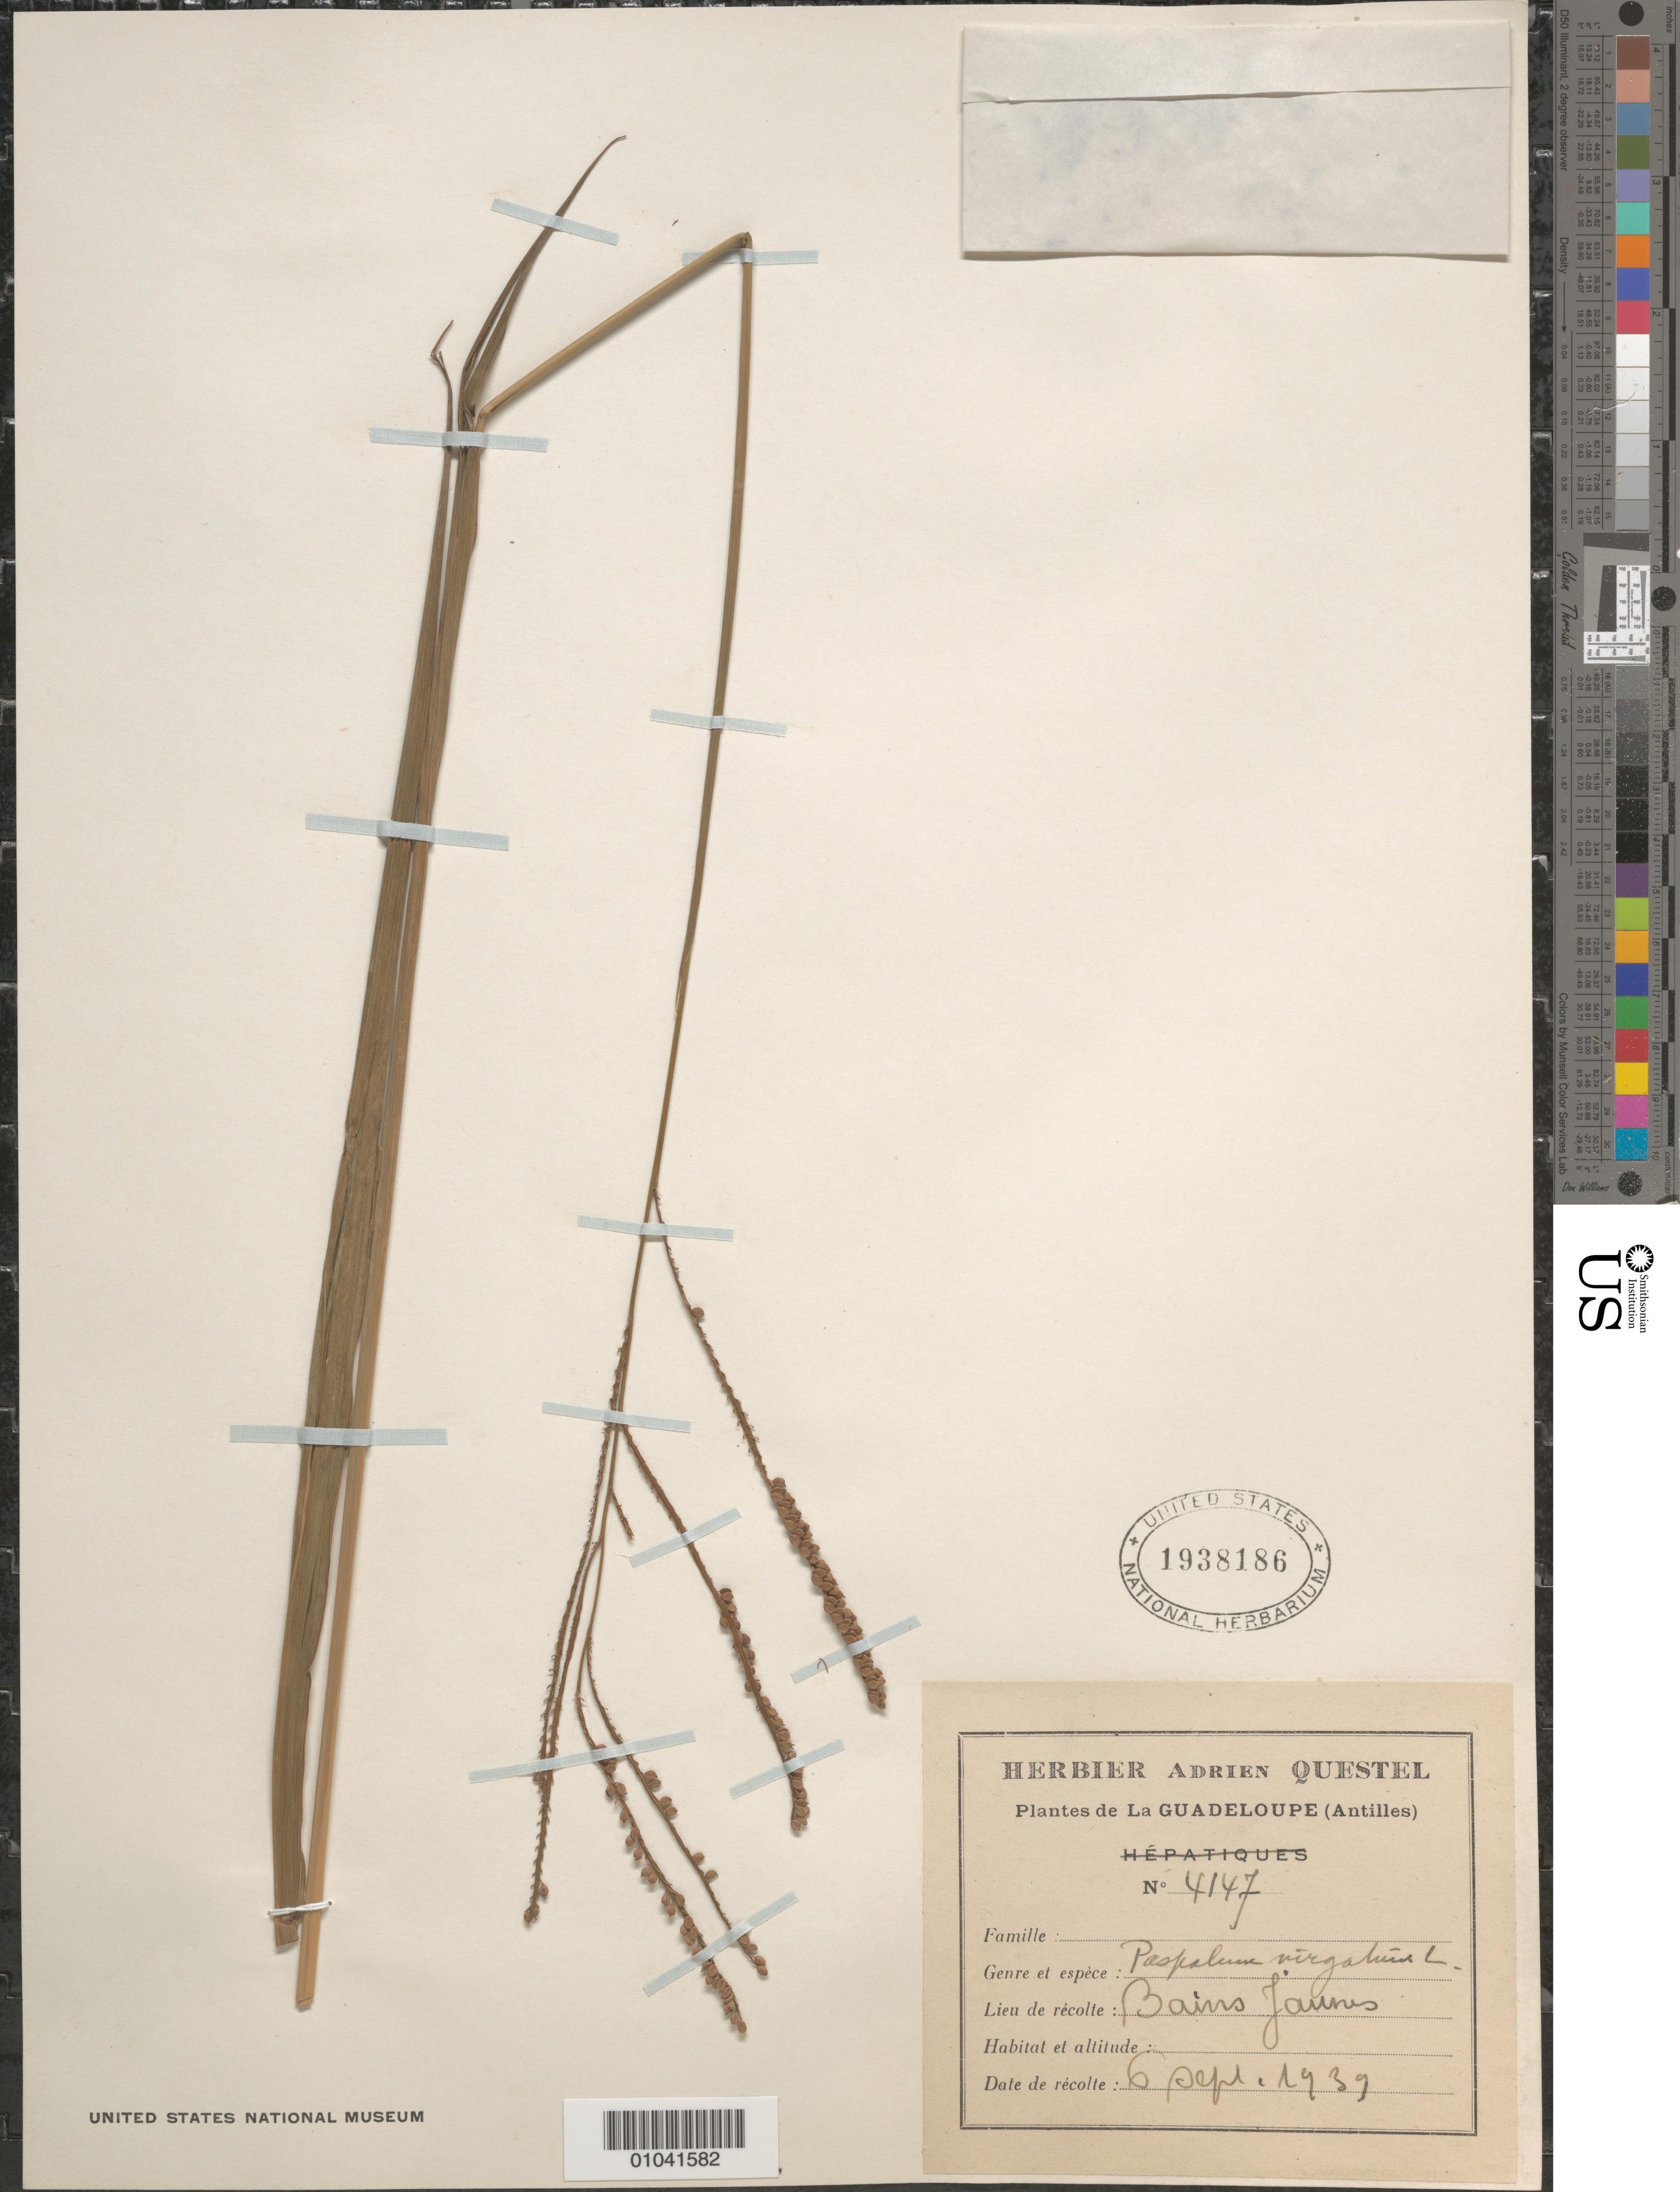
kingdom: Plantae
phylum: Tracheophyta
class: Liliopsida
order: Poales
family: Poaceae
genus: Paspalum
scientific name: Paspalum virgatum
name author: L.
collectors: A. Questel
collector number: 4147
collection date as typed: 06 Sep 1939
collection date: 1939-09-06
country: Guadeloupe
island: Basse Terre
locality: Bains Jaunes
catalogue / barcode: US 1938186